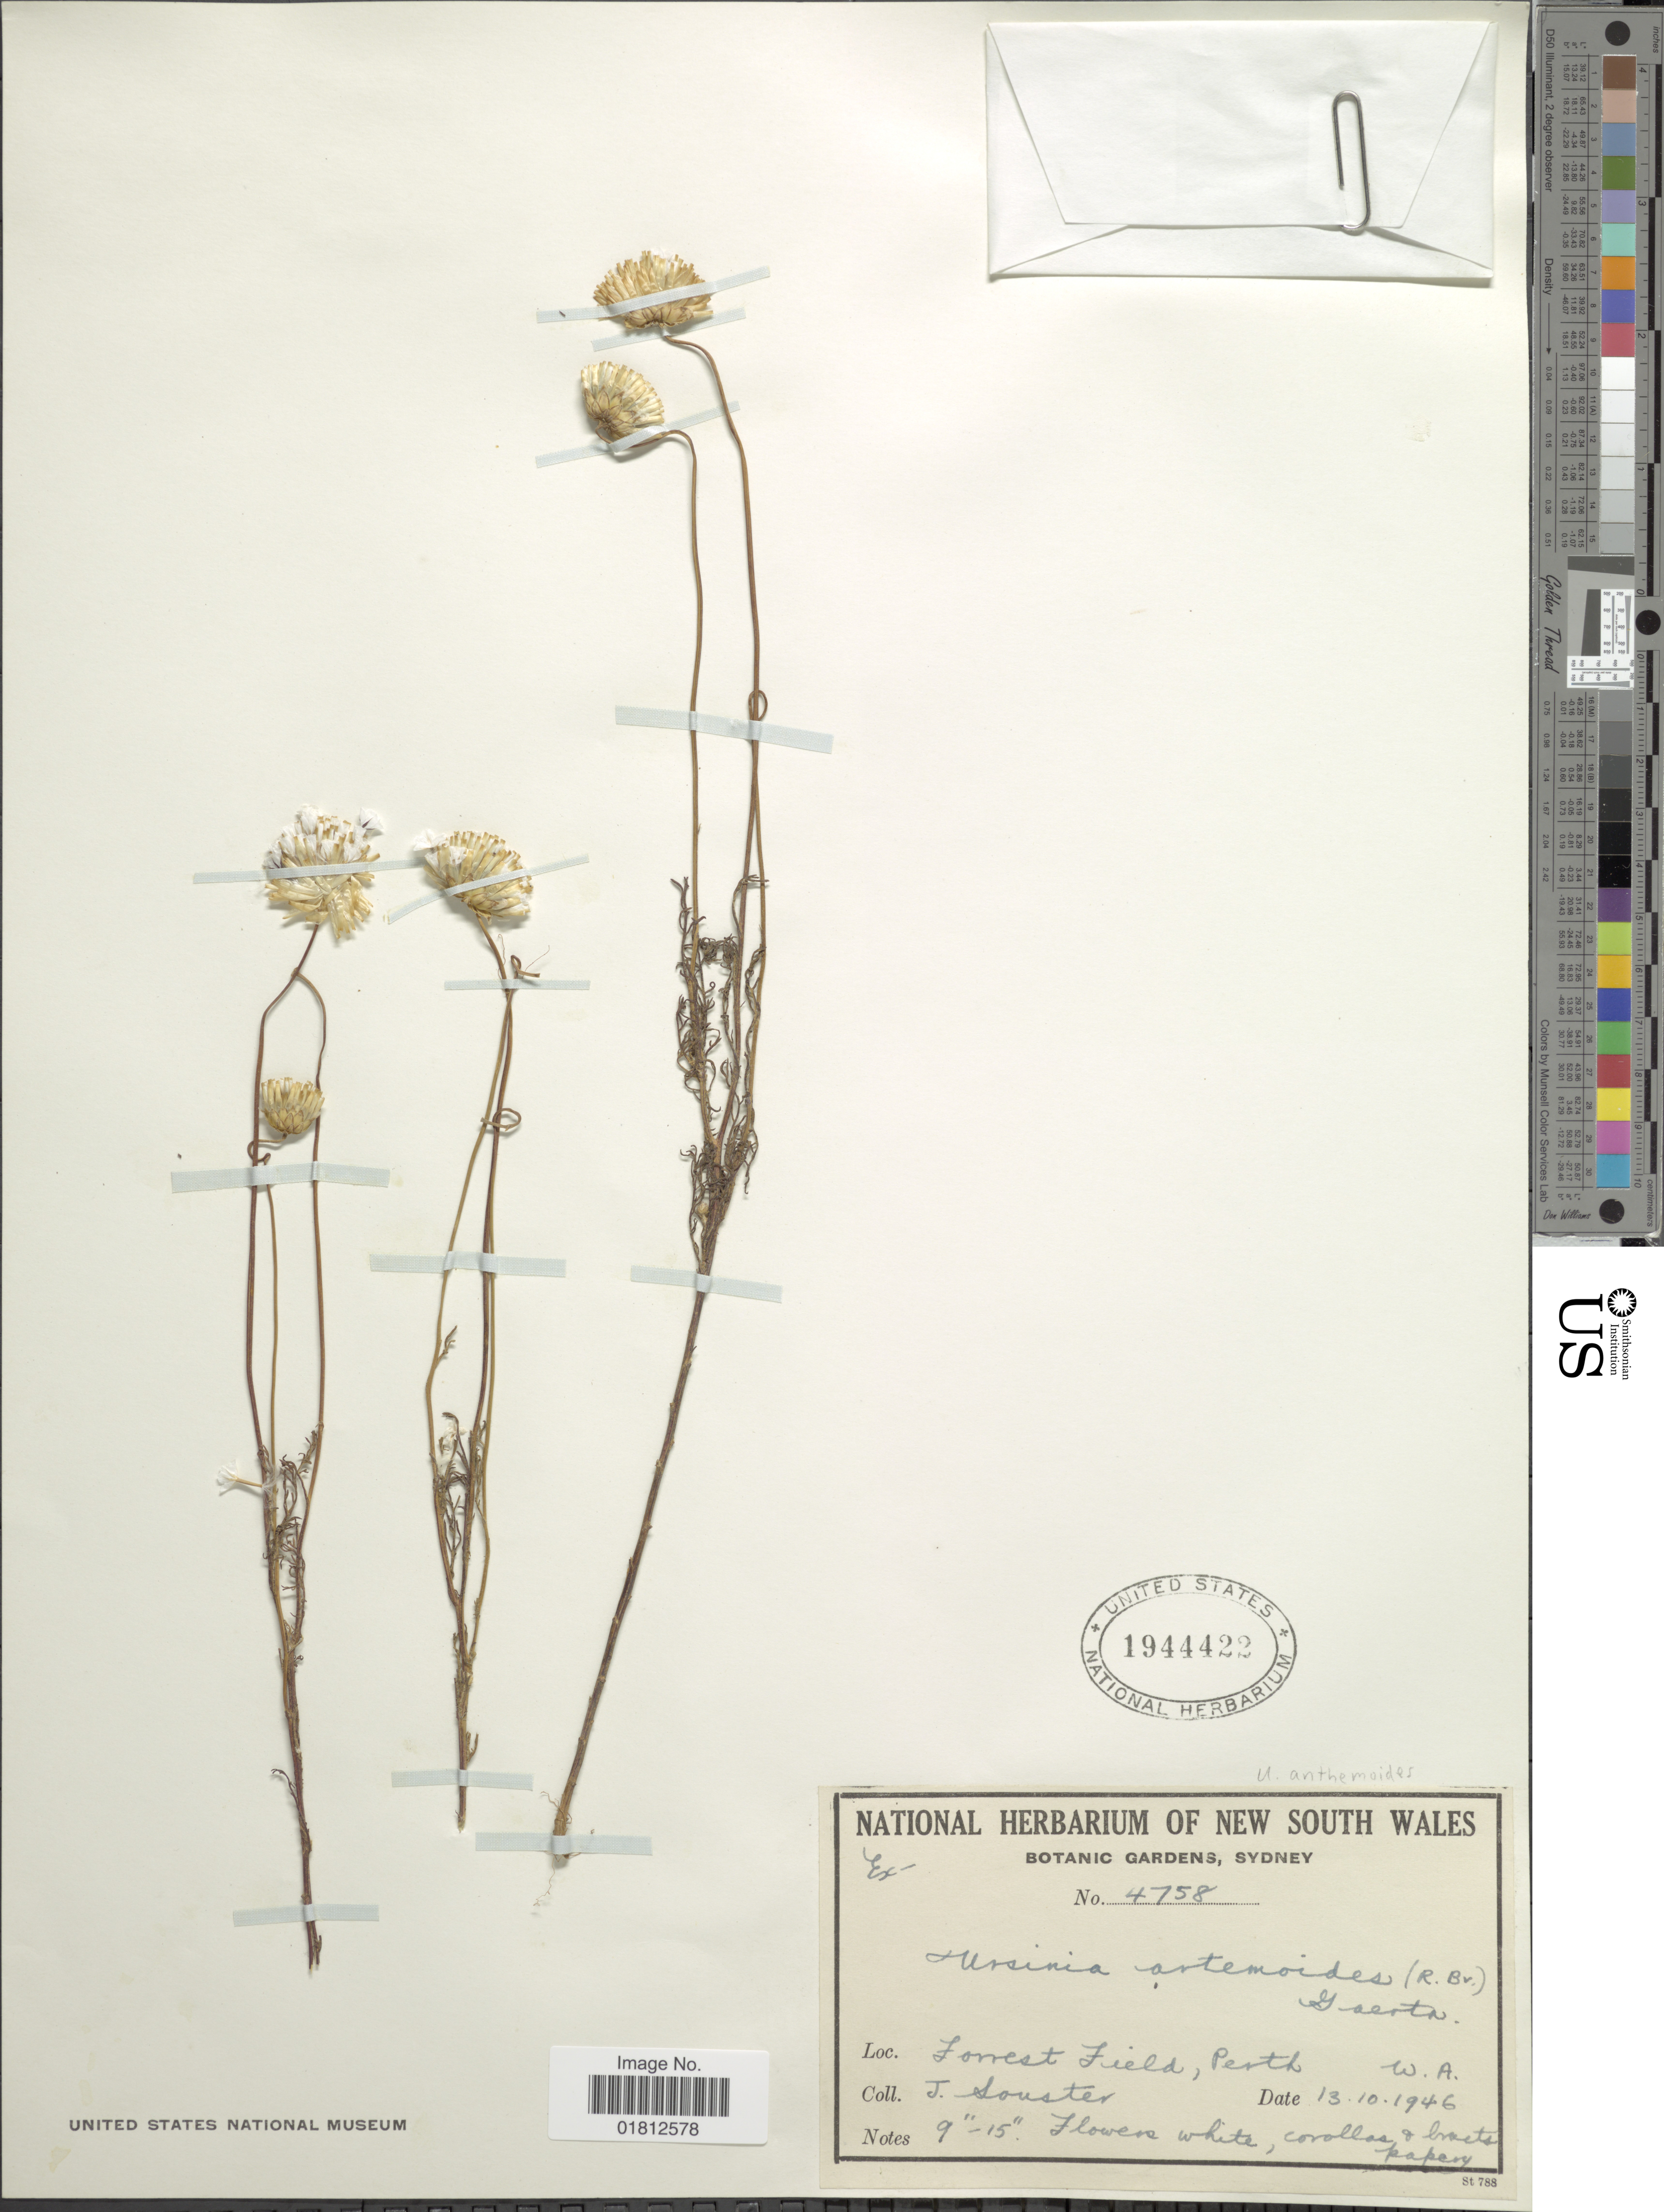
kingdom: Plantae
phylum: Tracheophyta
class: Magnoliopsida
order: Asterales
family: Asteraceae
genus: Ursinia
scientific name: Ursinia anthemoides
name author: (L.) Poir.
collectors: J. Souster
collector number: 4758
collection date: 1946-10-13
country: Australia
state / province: Western Australia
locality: Forrest Field, Perth, W. A.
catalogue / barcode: US 1944422